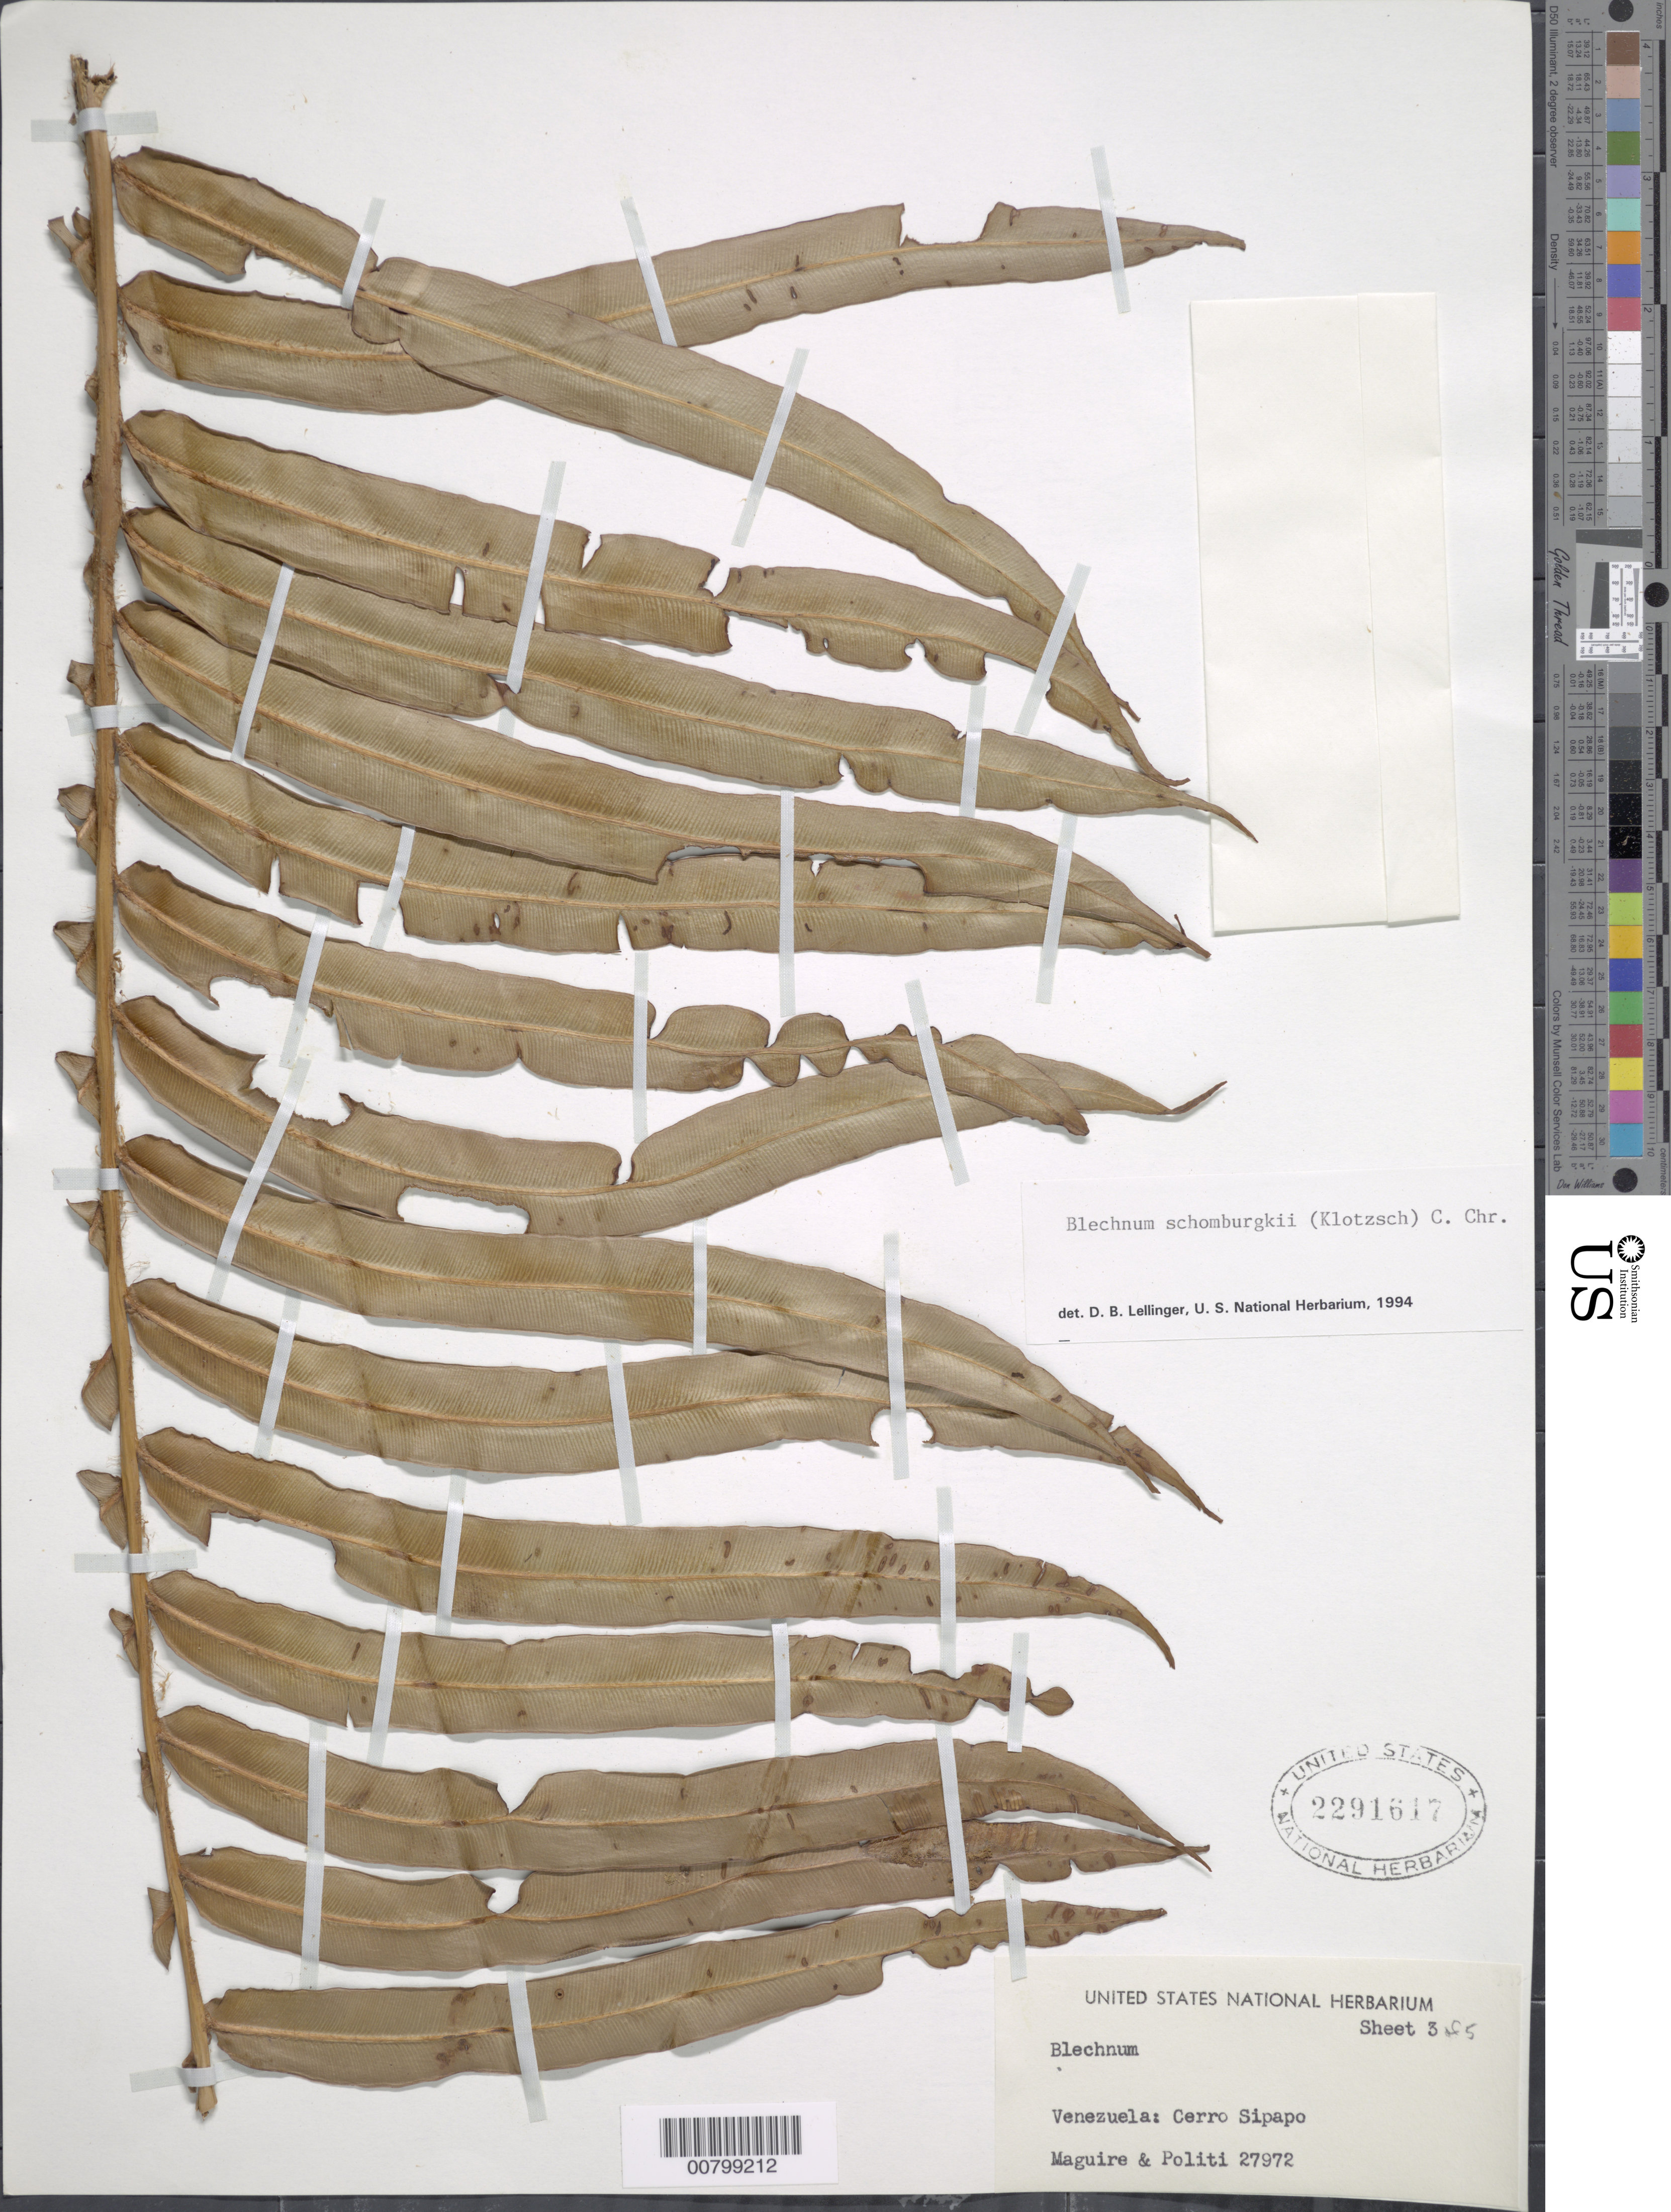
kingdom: Plantae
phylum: Tracheophyta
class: Polypodiopsida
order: Polypodiales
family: Blechnaceae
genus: Blechnum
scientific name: Blechnum schomburgkii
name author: (Klotzsch) C. Chr.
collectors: Maguire, -- & Politi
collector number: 27972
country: Venezuela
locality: Cerro Sipapo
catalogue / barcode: US 2291617